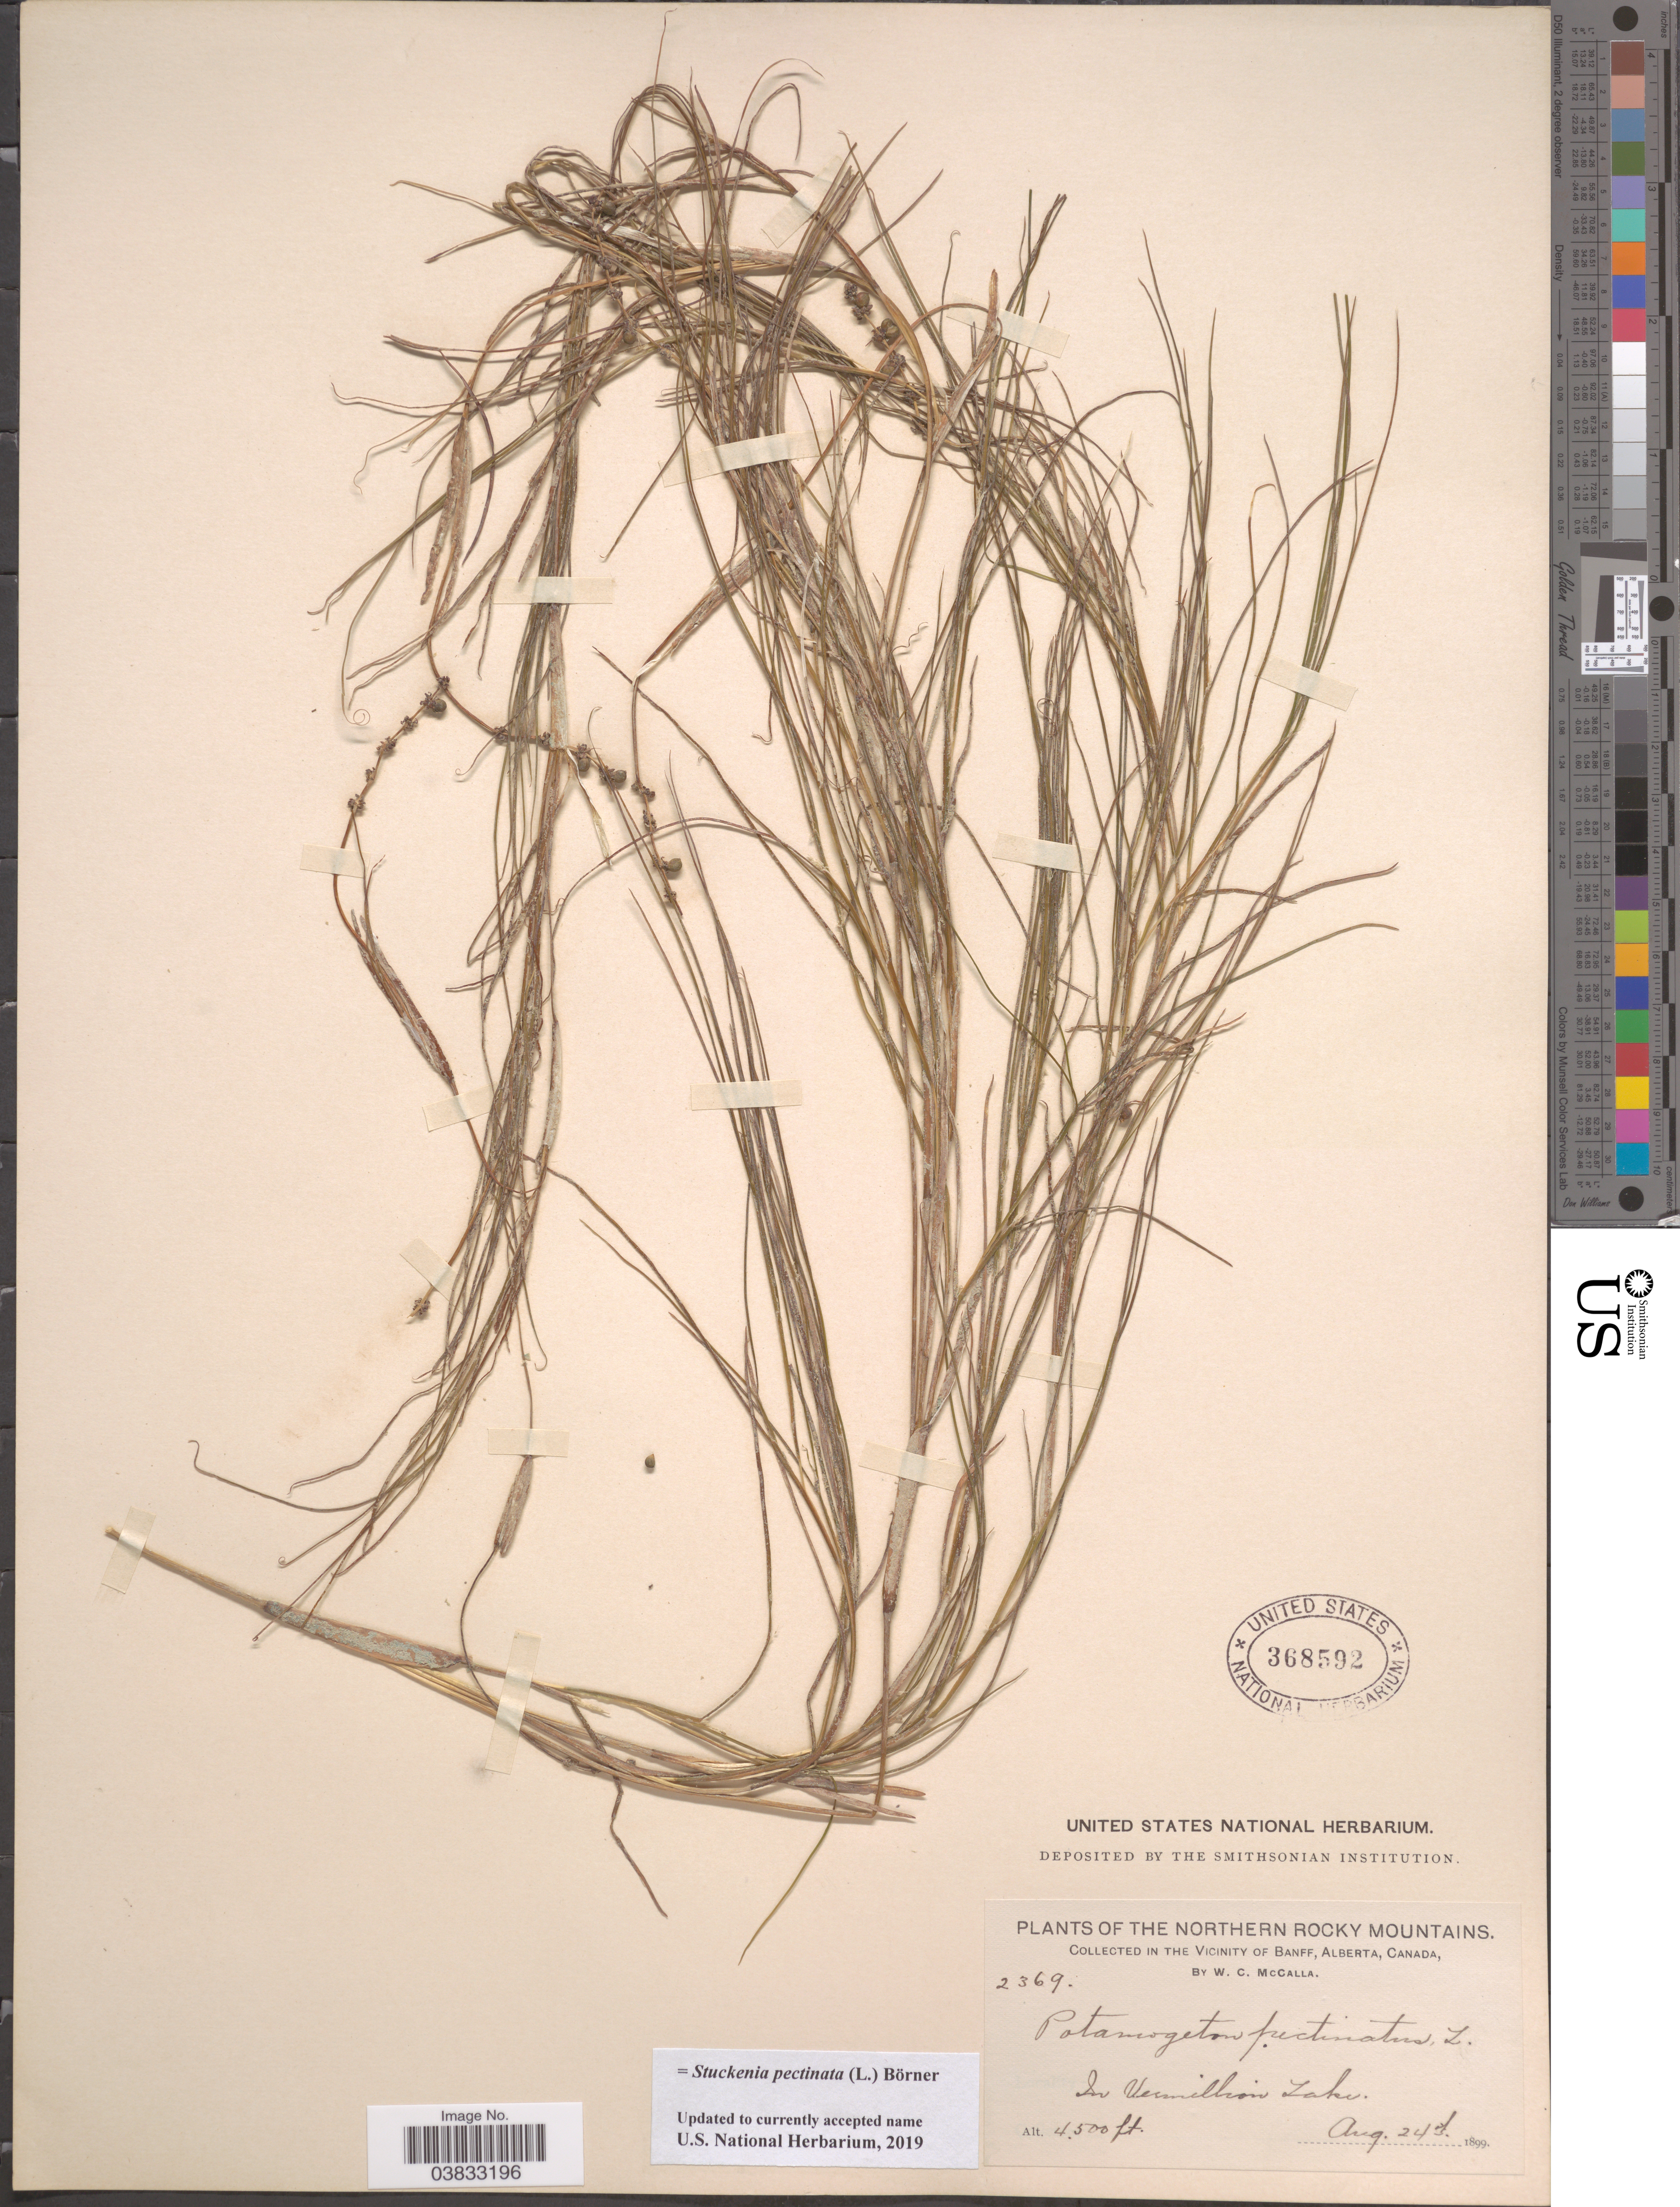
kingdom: Plantae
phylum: Tracheophyta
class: Liliopsida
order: Alismatales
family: Potamogetonaceae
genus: Stuckenia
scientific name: Stuckenia pectinata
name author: (L.) Börner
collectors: W. McCalla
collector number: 2369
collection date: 1899-08-24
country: Canada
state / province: Alberta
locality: The Northern Rocky Mountains. In the Vicinity of Banff. In Vermillion Lake.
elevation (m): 1372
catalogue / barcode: US 368592